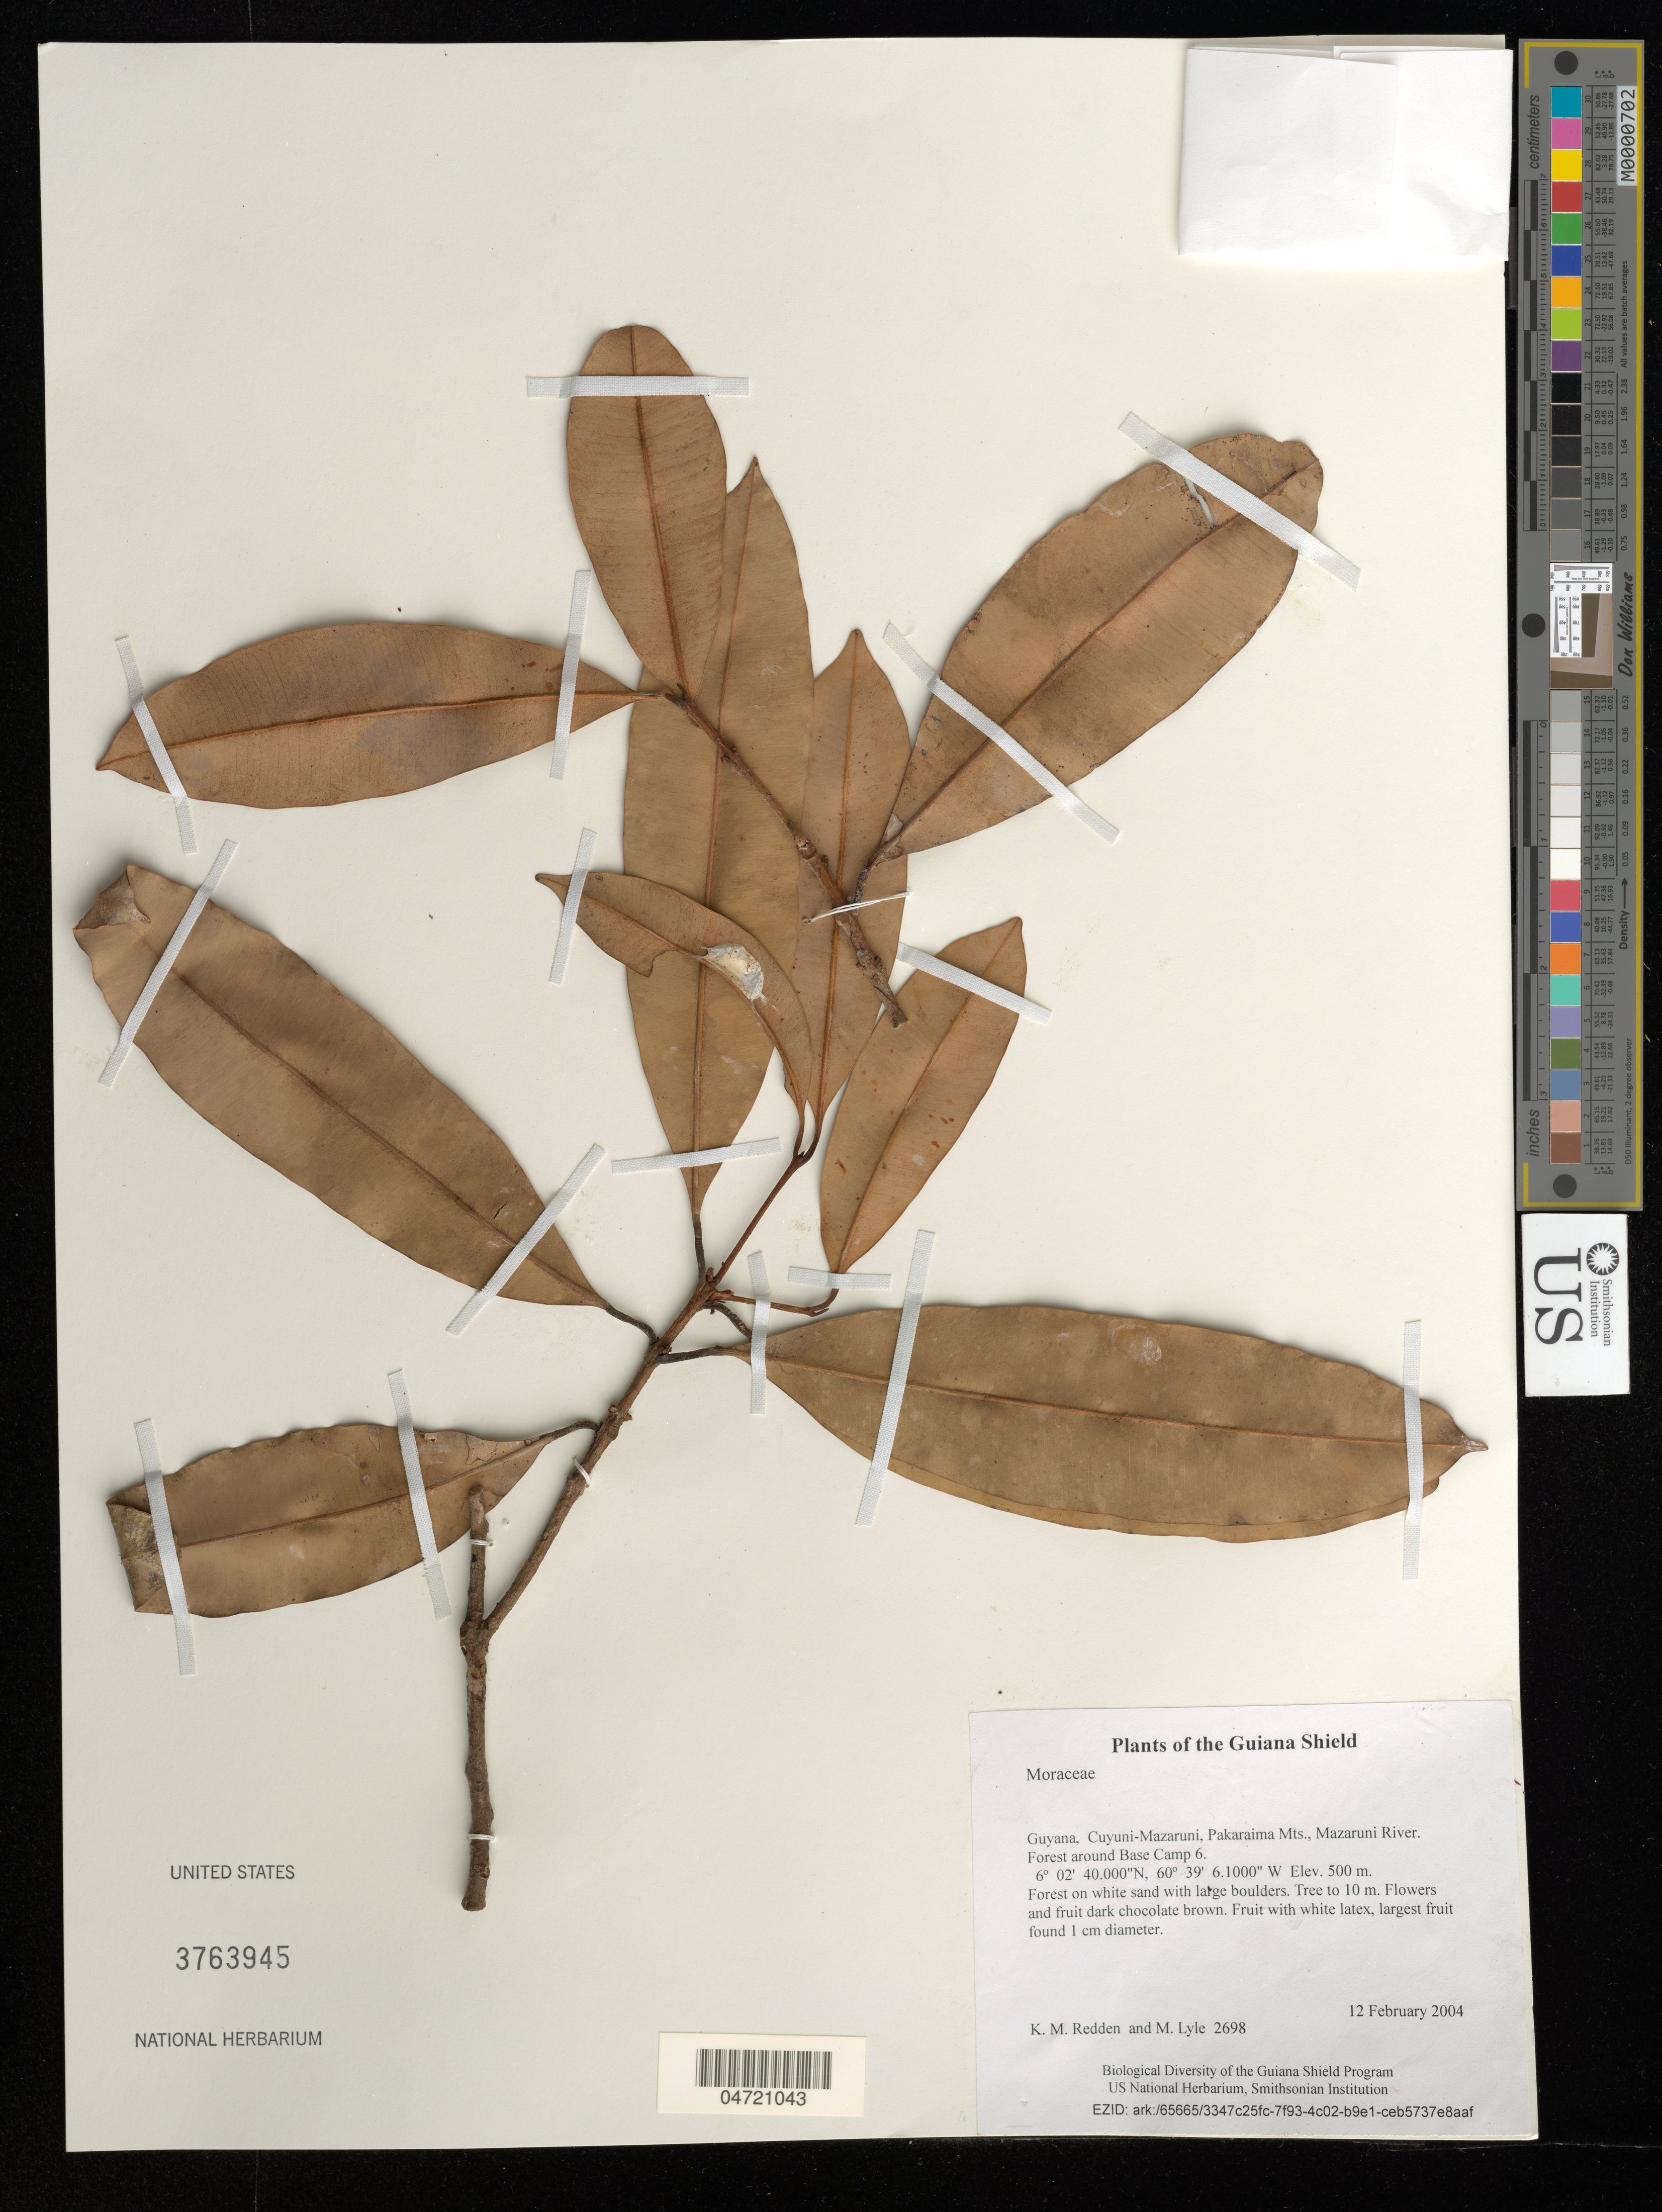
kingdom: Plantae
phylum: Tracheophyta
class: Magnoliopsida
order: Rosales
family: Moraceae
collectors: K. M. Redden & M. Lyle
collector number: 2698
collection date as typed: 12 February 2004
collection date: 2004-02-12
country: Guyana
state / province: Cuyuni-Mazaruni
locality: Pakaraima Mts., Mazaruni River. Forest around Base Camp 6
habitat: Forest on white sand with large boulders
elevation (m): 500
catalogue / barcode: US 3763945